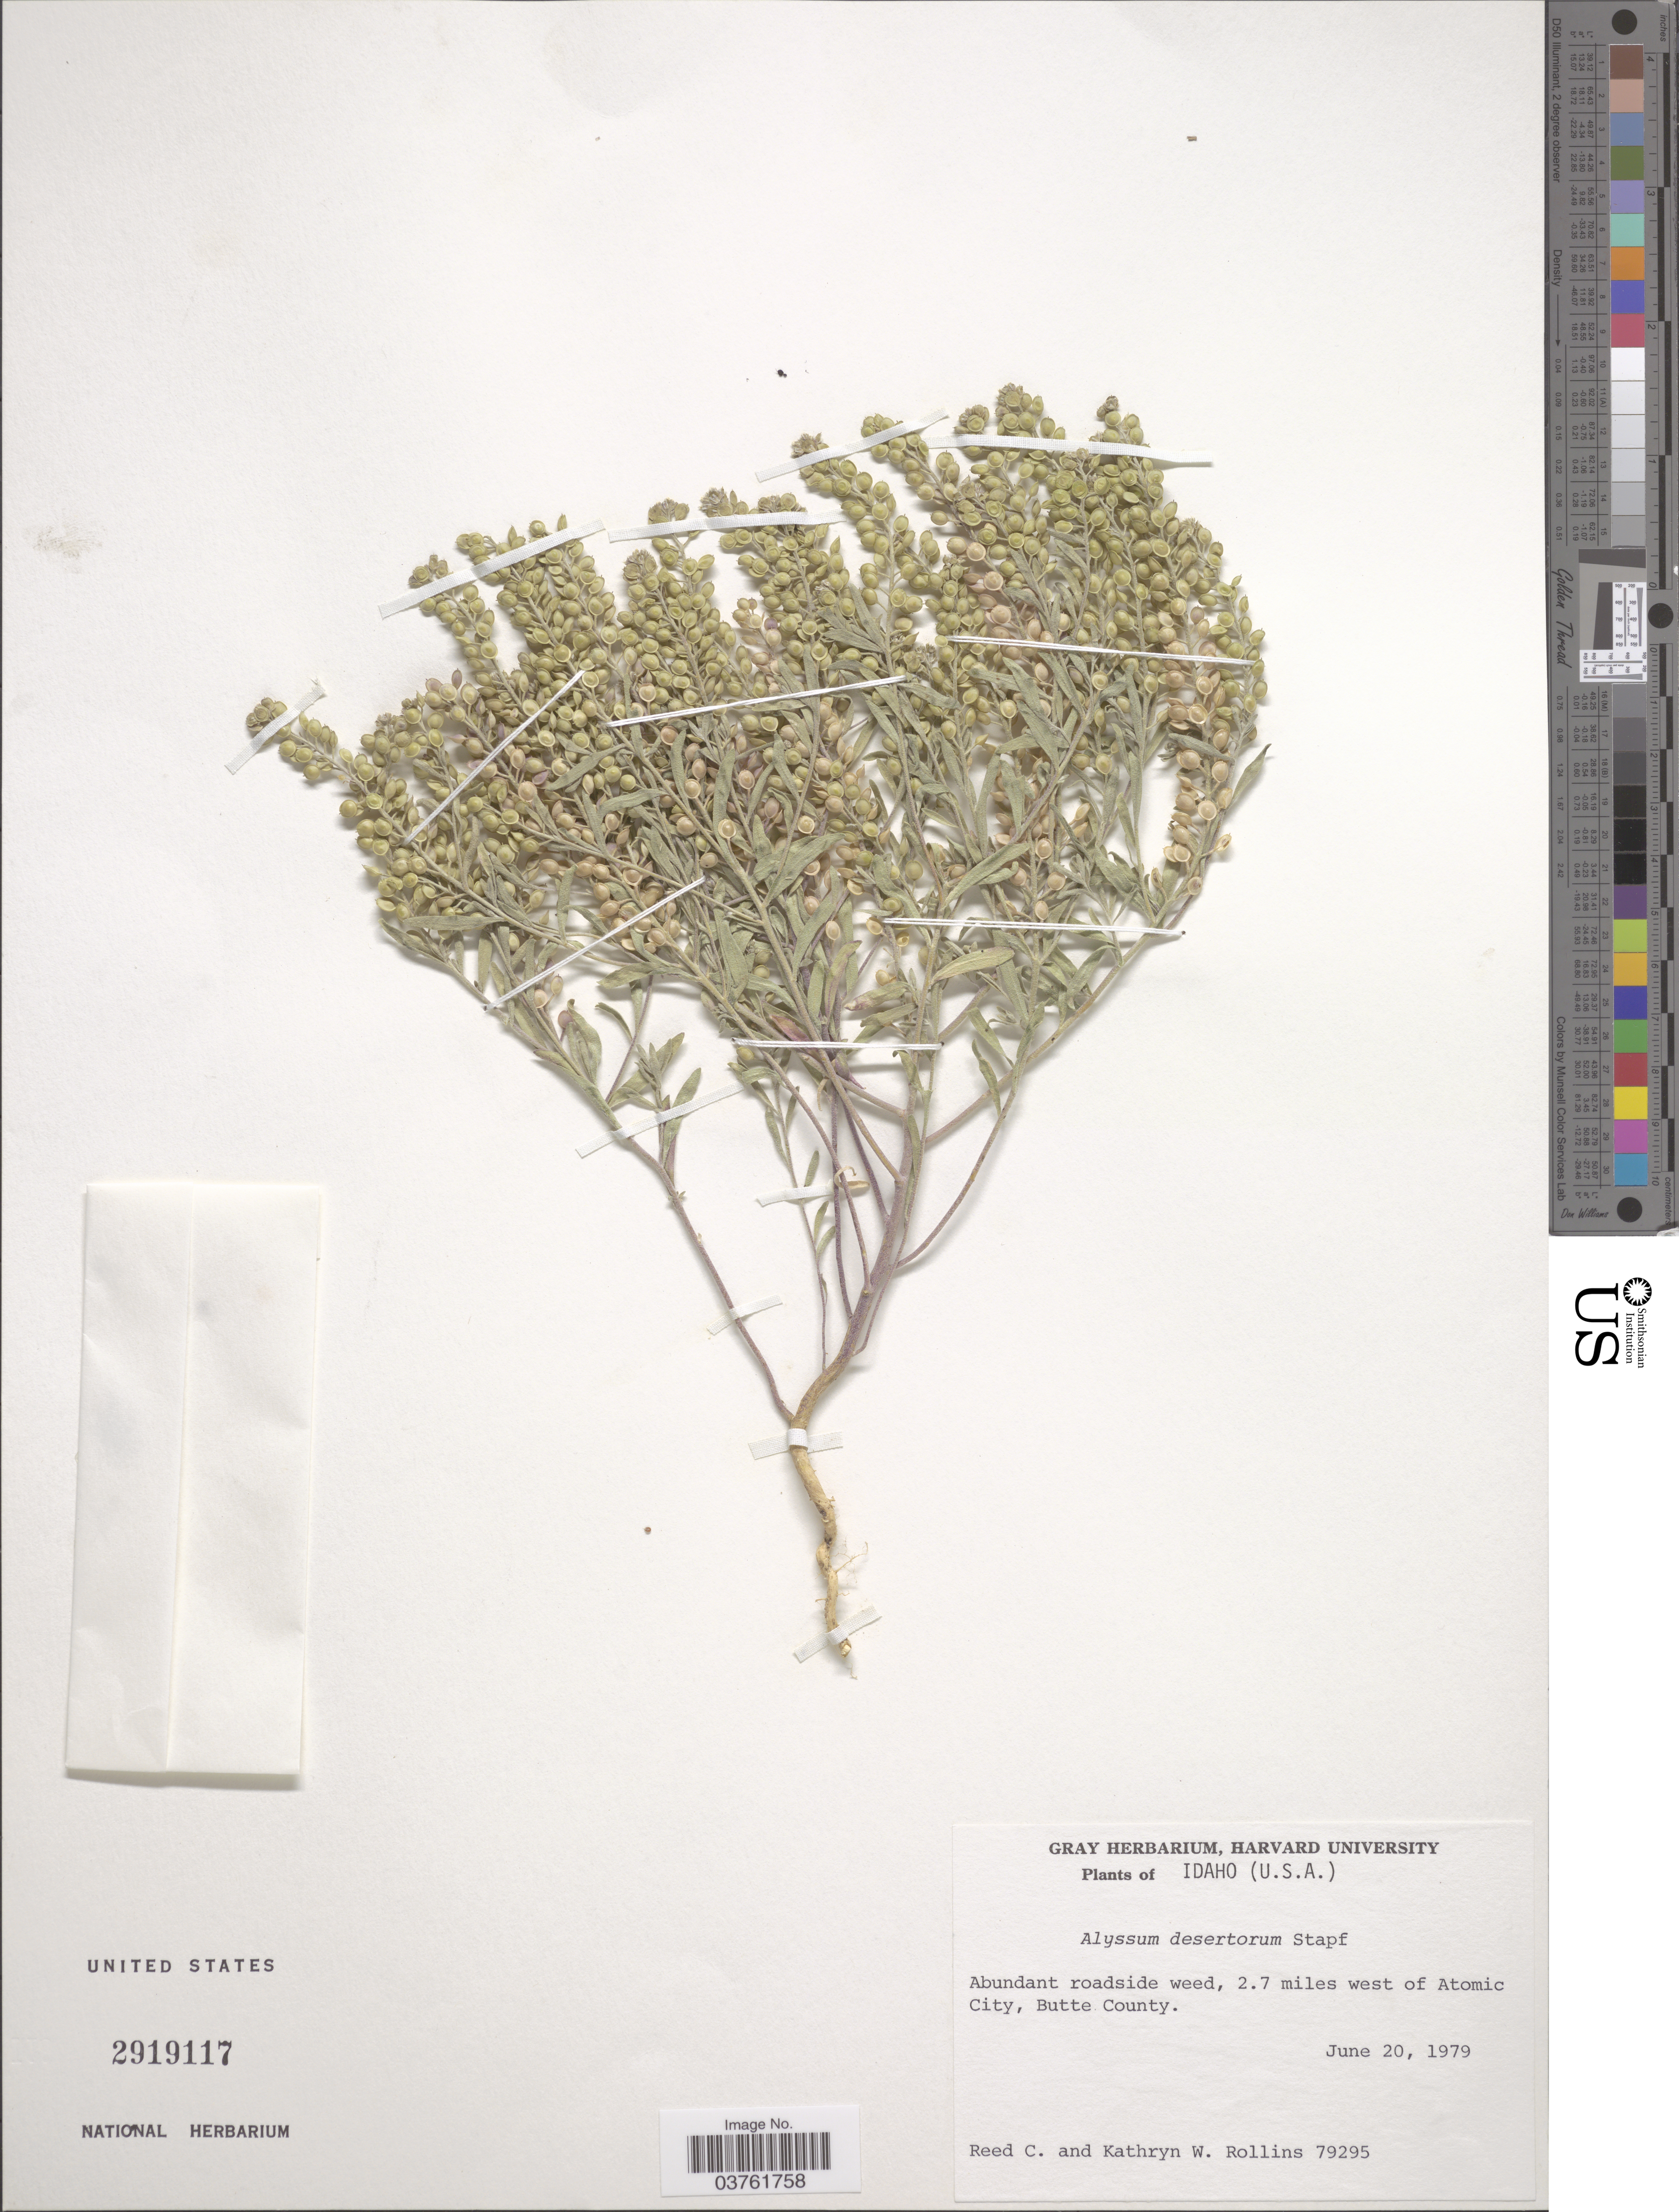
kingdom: Plantae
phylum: Tracheophyta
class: Magnoliopsida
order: Brassicales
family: Brassicaceae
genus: Alyssum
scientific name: Alyssum desertorum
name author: Stapf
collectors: R. C. Rollins & K. W. Rollins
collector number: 79295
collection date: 1979-06-20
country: United States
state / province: Idaho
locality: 2.7 miles west of Atomic City, Butte County.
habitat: abundant roadside weed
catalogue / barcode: US 2919117